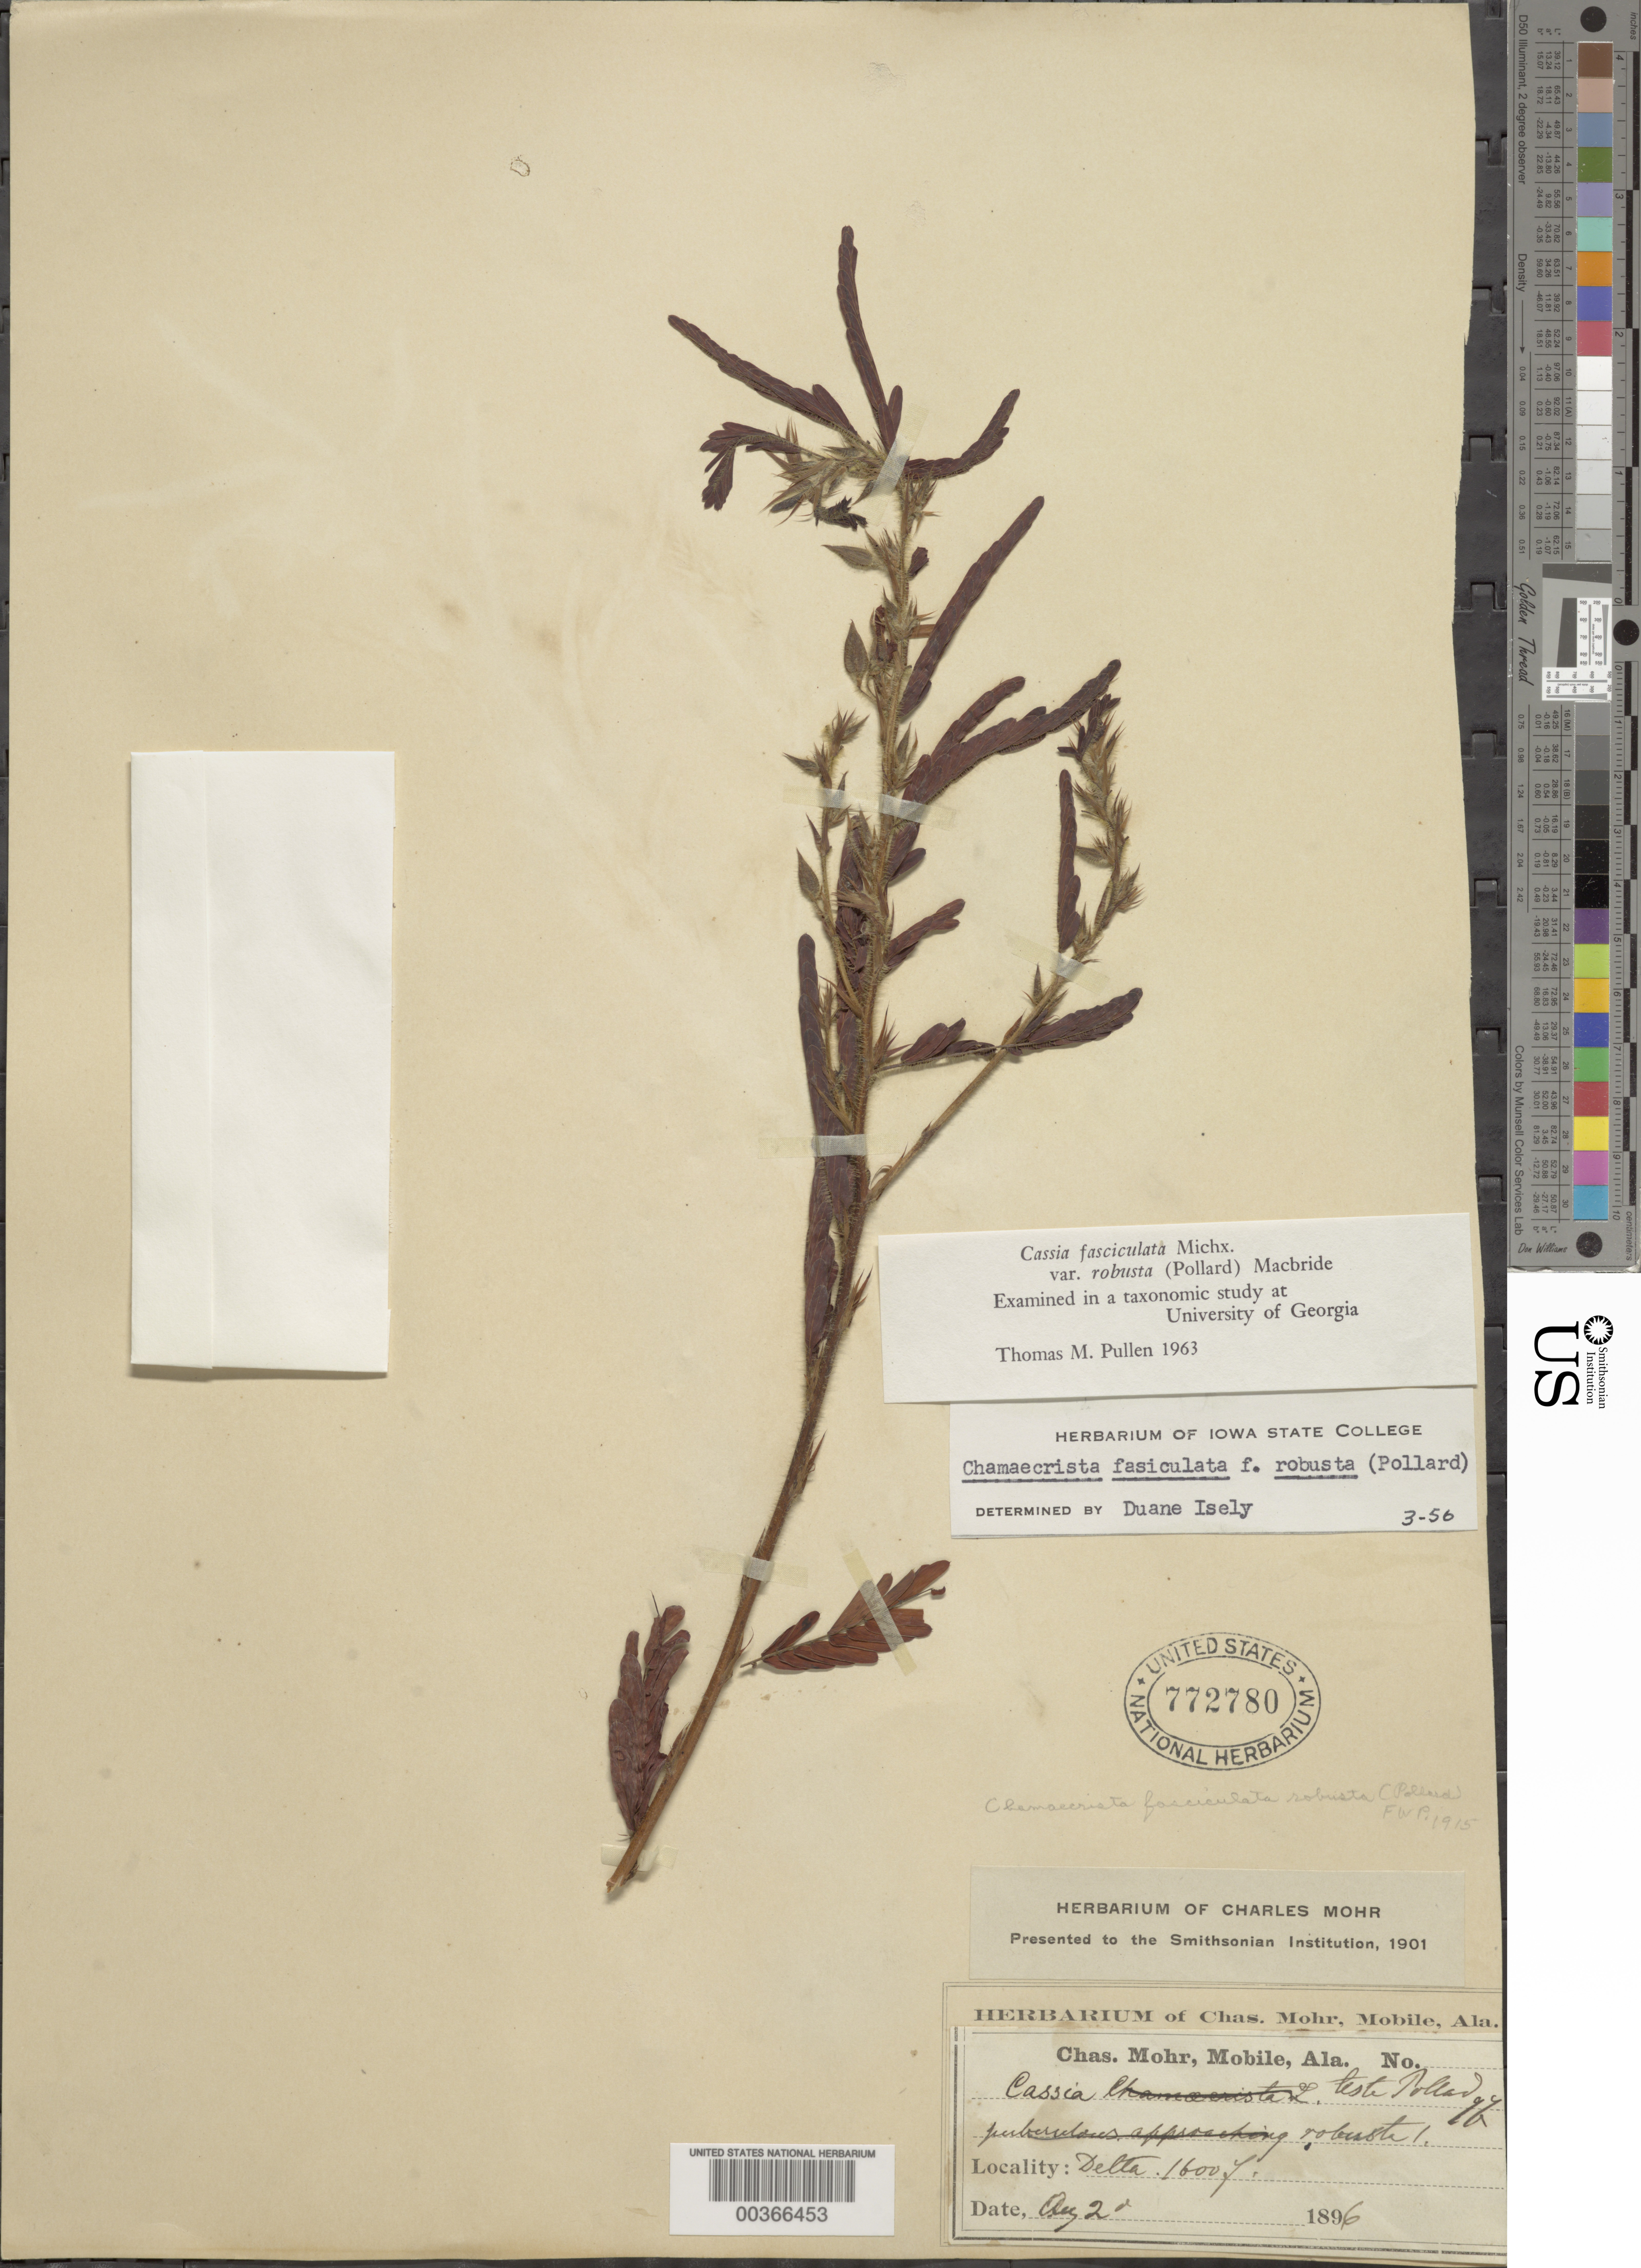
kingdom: Plantae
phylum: Tracheophyta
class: Magnoliopsida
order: Fabales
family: Fabaceae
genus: Chamaecrista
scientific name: Chamaecrista fasciculata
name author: (Michx.) Greene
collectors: C. T. Mohr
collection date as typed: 02 Aug 1896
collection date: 1896-08-02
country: United States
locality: Delta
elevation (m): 488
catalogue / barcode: US 772780